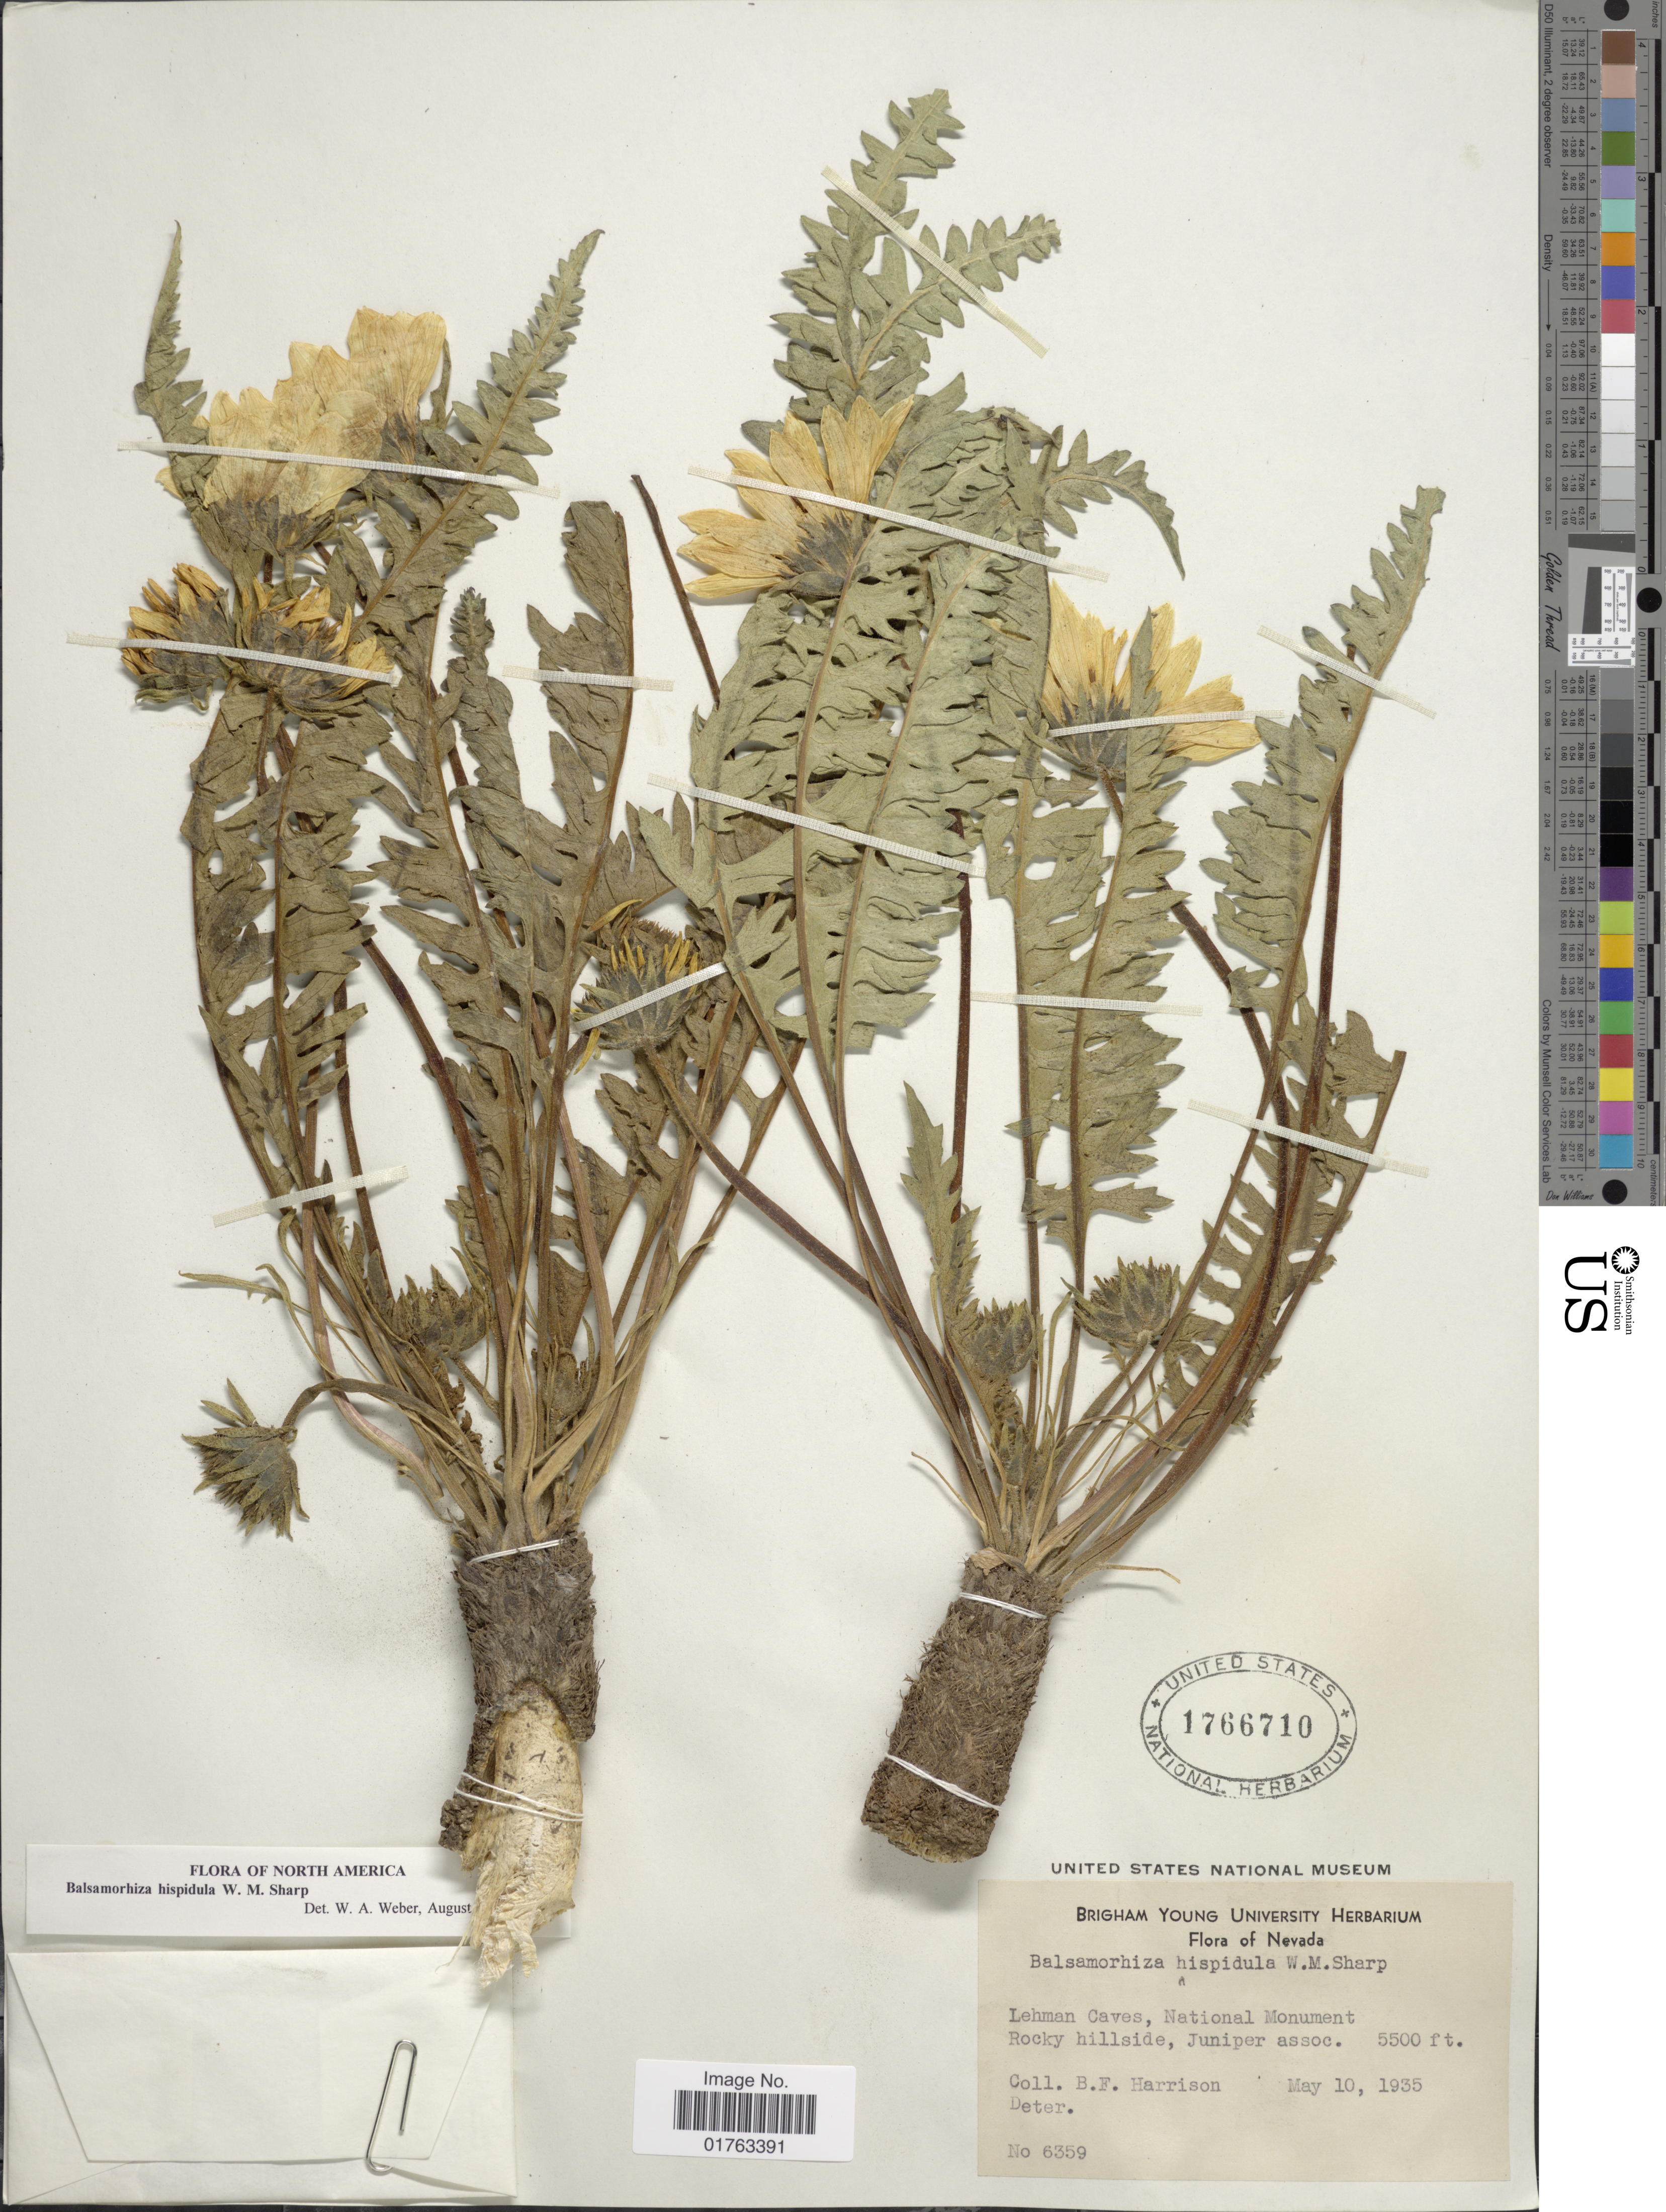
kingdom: Plantae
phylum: Tracheophyta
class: Magnoliopsida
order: Asterales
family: Asteraceae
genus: Balsamorhiza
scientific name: Balsamorhiza hispidula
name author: W.M. Sharp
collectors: B. F. Harrison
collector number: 6359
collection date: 1935-05-10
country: United States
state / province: Nevada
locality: Lehman Caves, National Monument, Rocky hillside, Juniper assoc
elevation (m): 1676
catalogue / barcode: US 1766710